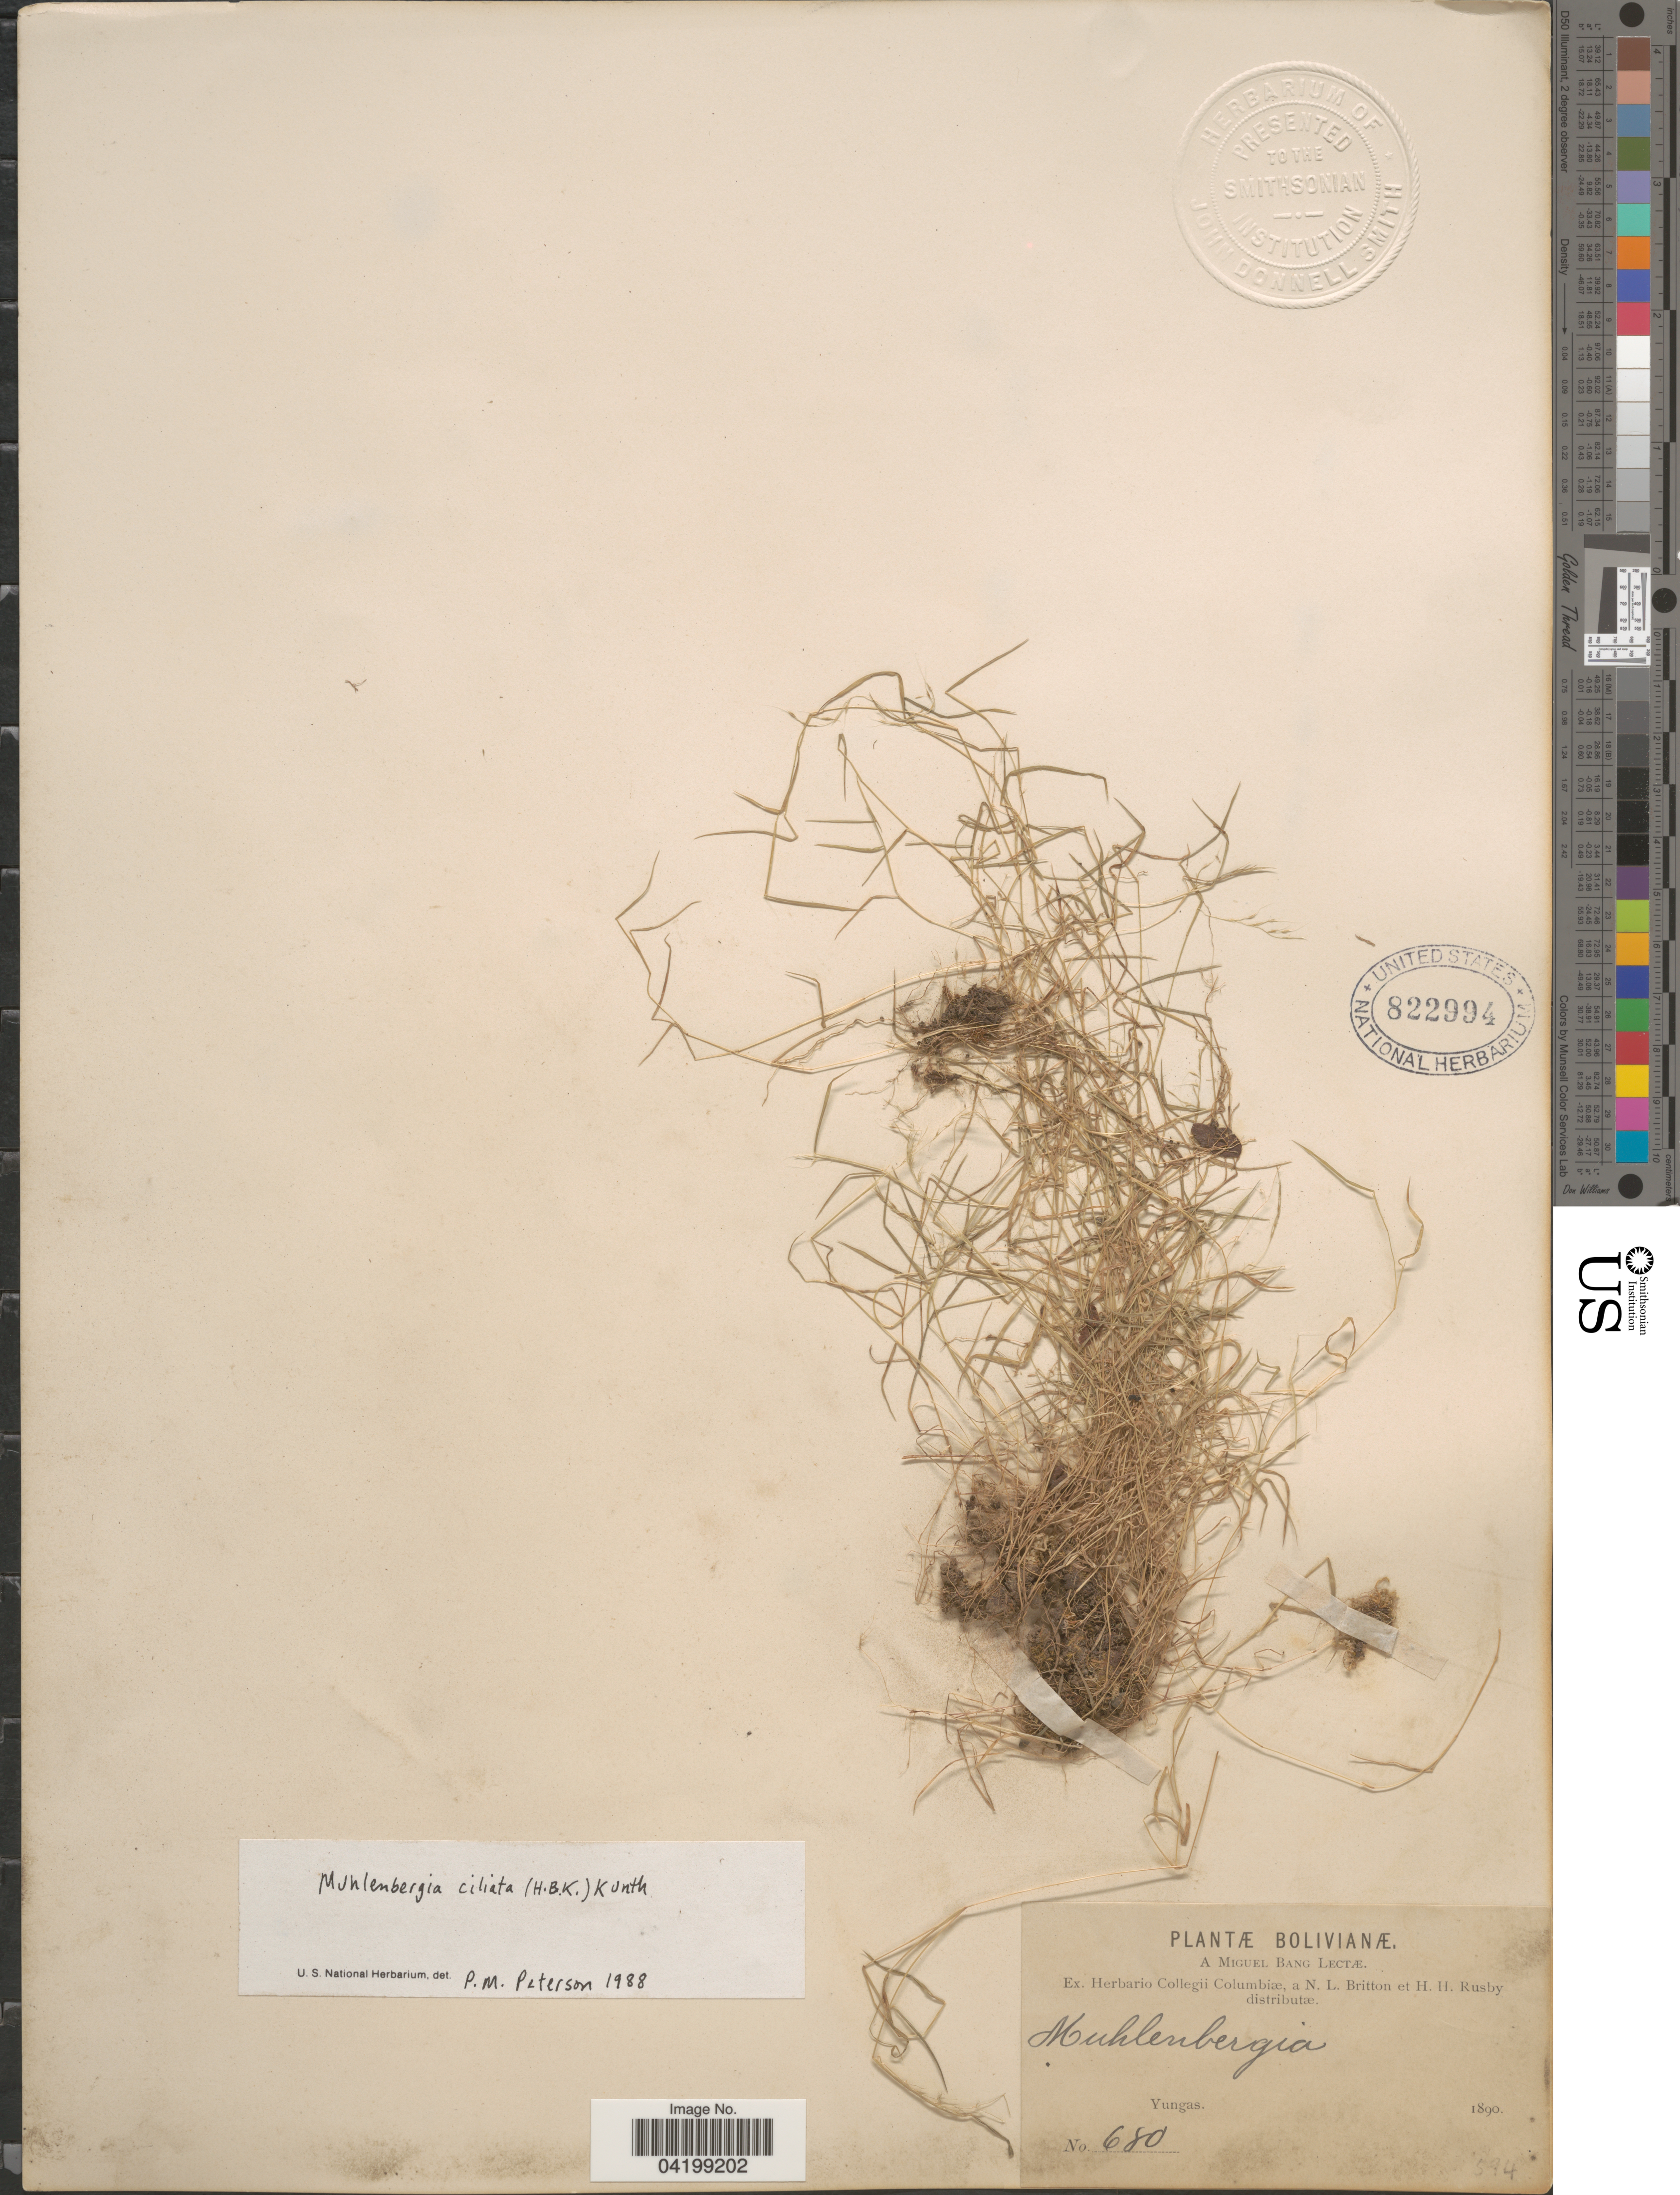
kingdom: Plantae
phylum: Tracheophyta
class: Liliopsida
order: Poales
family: Poaceae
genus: Muhlenbergia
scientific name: Muhlenbergia ciliata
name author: (Kunth) Trin.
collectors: M. Bang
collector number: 680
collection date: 1890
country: Bolivia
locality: Yungas.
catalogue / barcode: US 822994